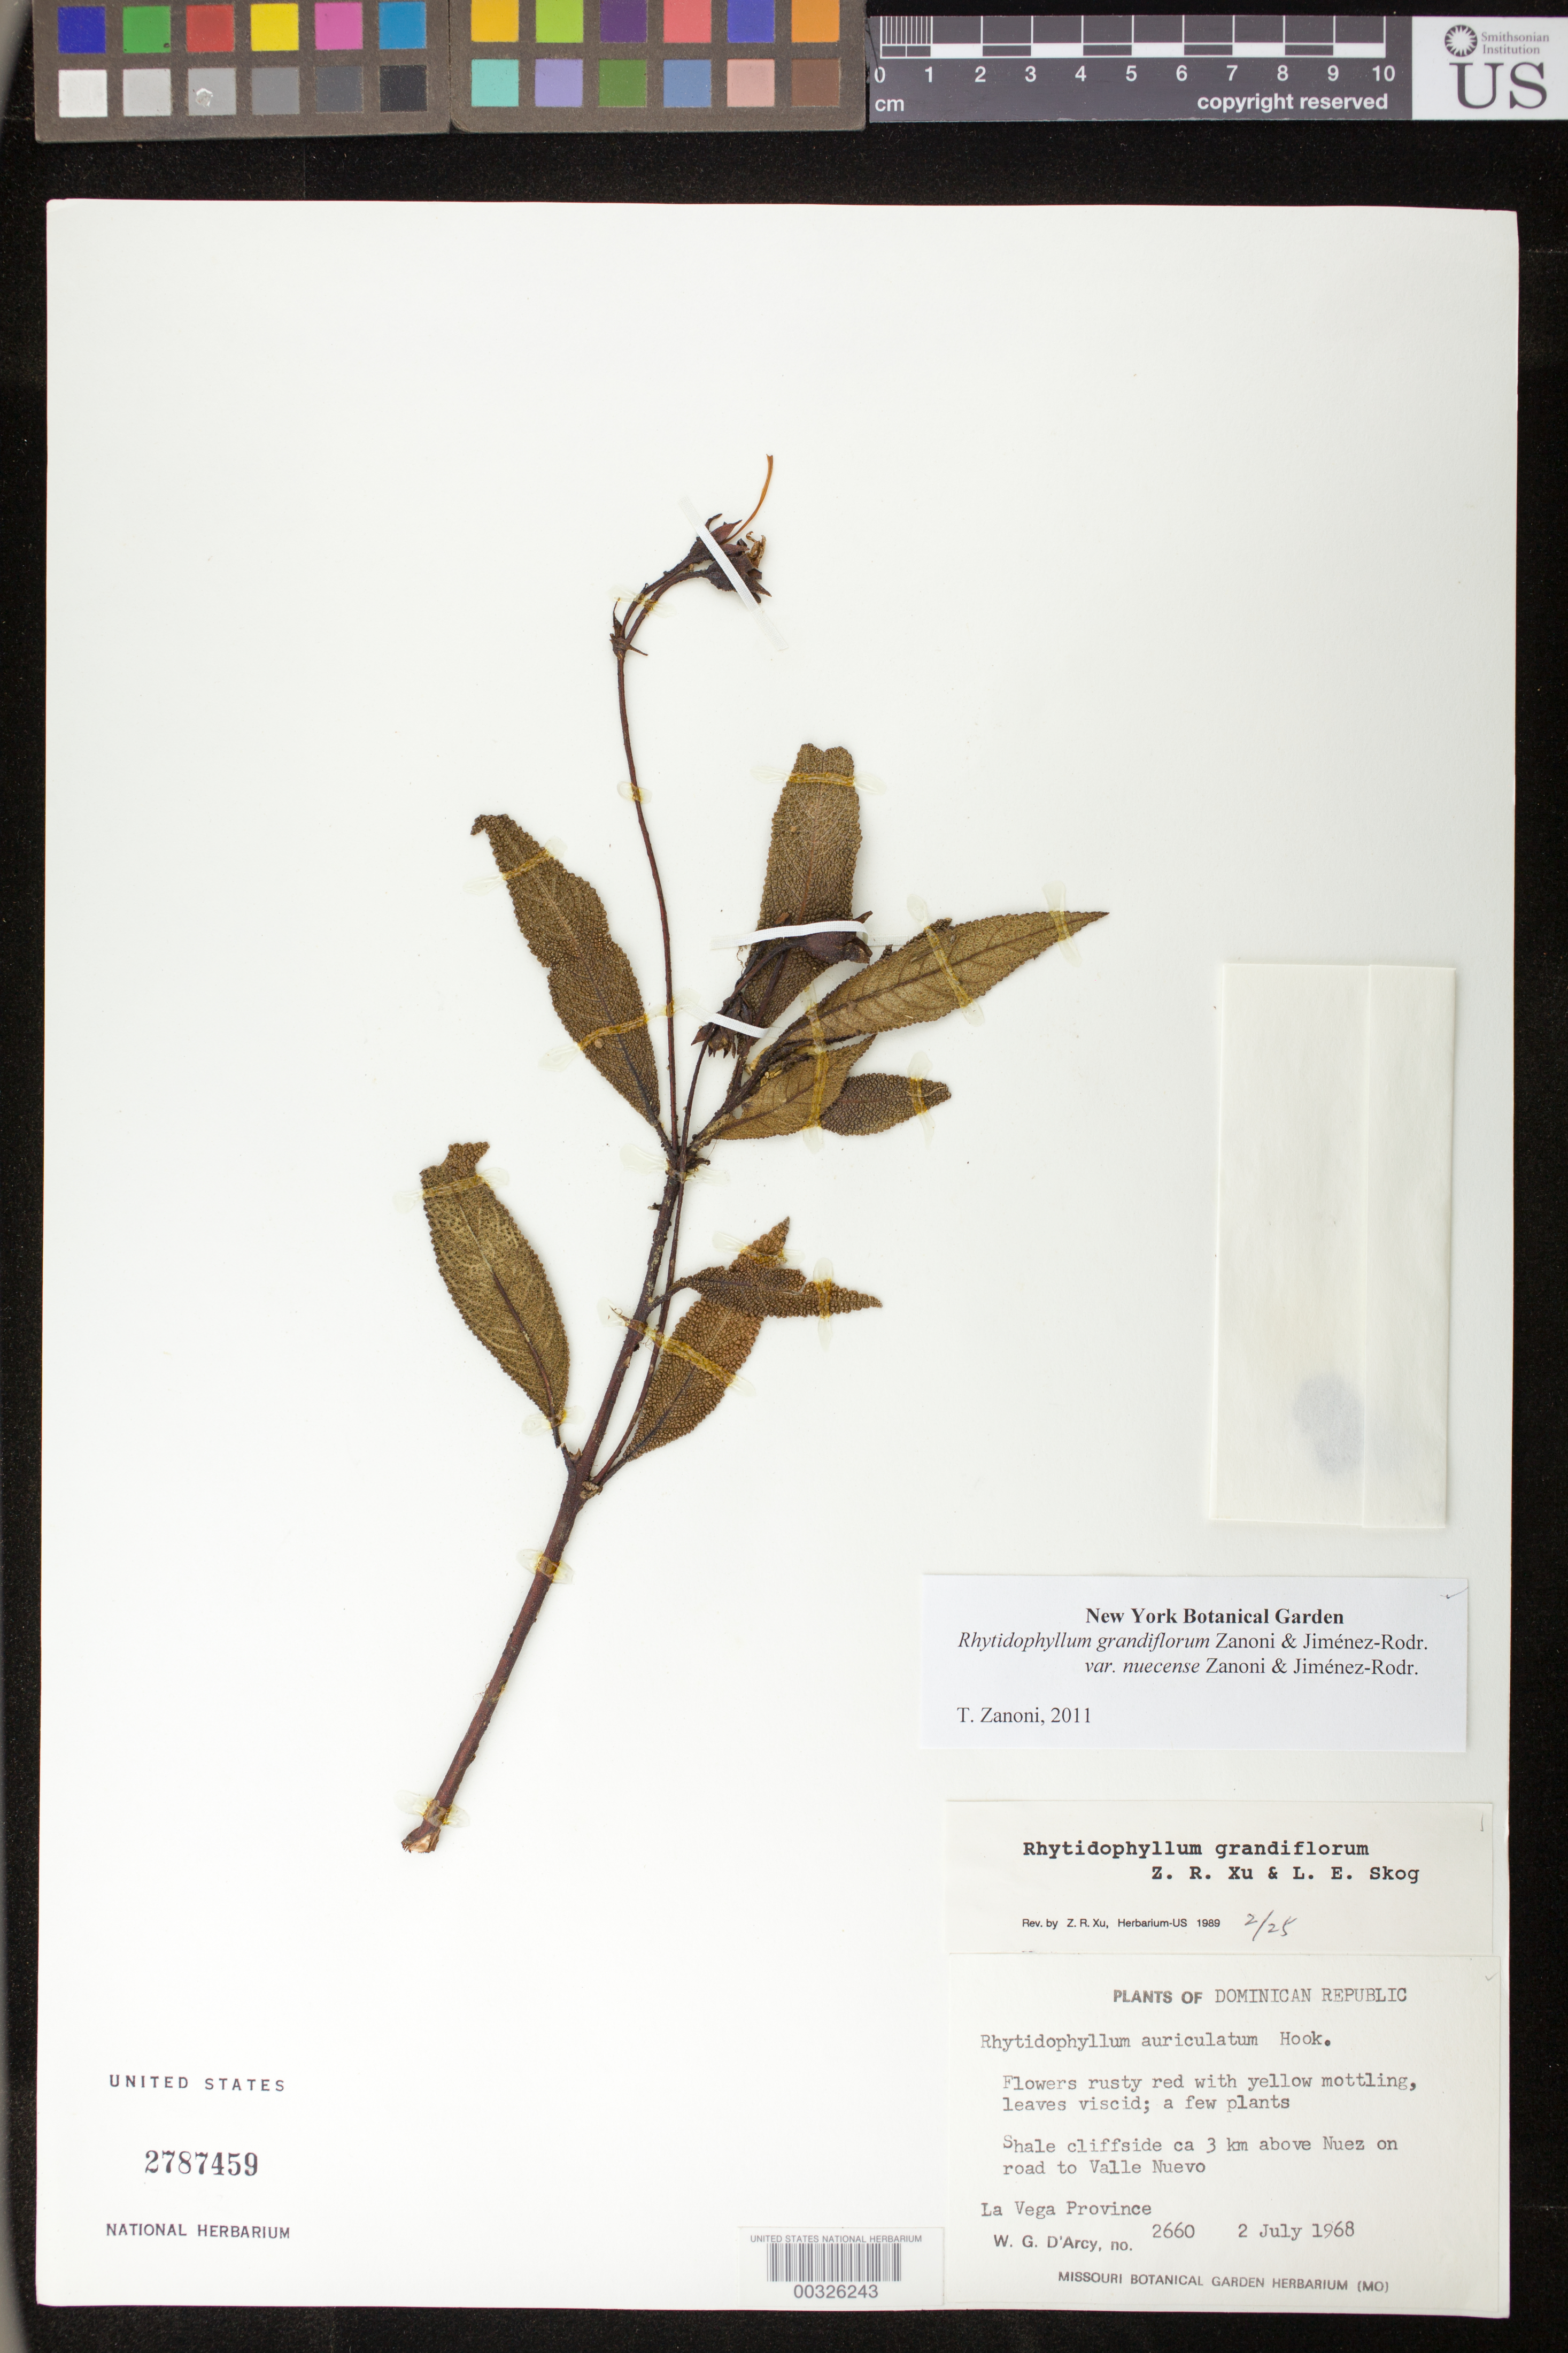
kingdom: Plantae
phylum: Tracheophyta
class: Magnoliopsida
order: Lamiales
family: Gesneriaceae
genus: Rhytidophyllum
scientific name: Rhytidophyllum grandiflorum var. nuecense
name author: Zanoni & Jiménez Rodr.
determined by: Zanoni, T. A., (NY), New York Botanical Garden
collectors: W. G. D'Arcy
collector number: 2660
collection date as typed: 02 Jul 1968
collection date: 1968-07-02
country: Dominican Republic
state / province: La Vega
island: Hispaniola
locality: Ca. 3 km above Nuez on road to Valle Nueva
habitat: Shale cliffside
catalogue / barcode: US 2787459